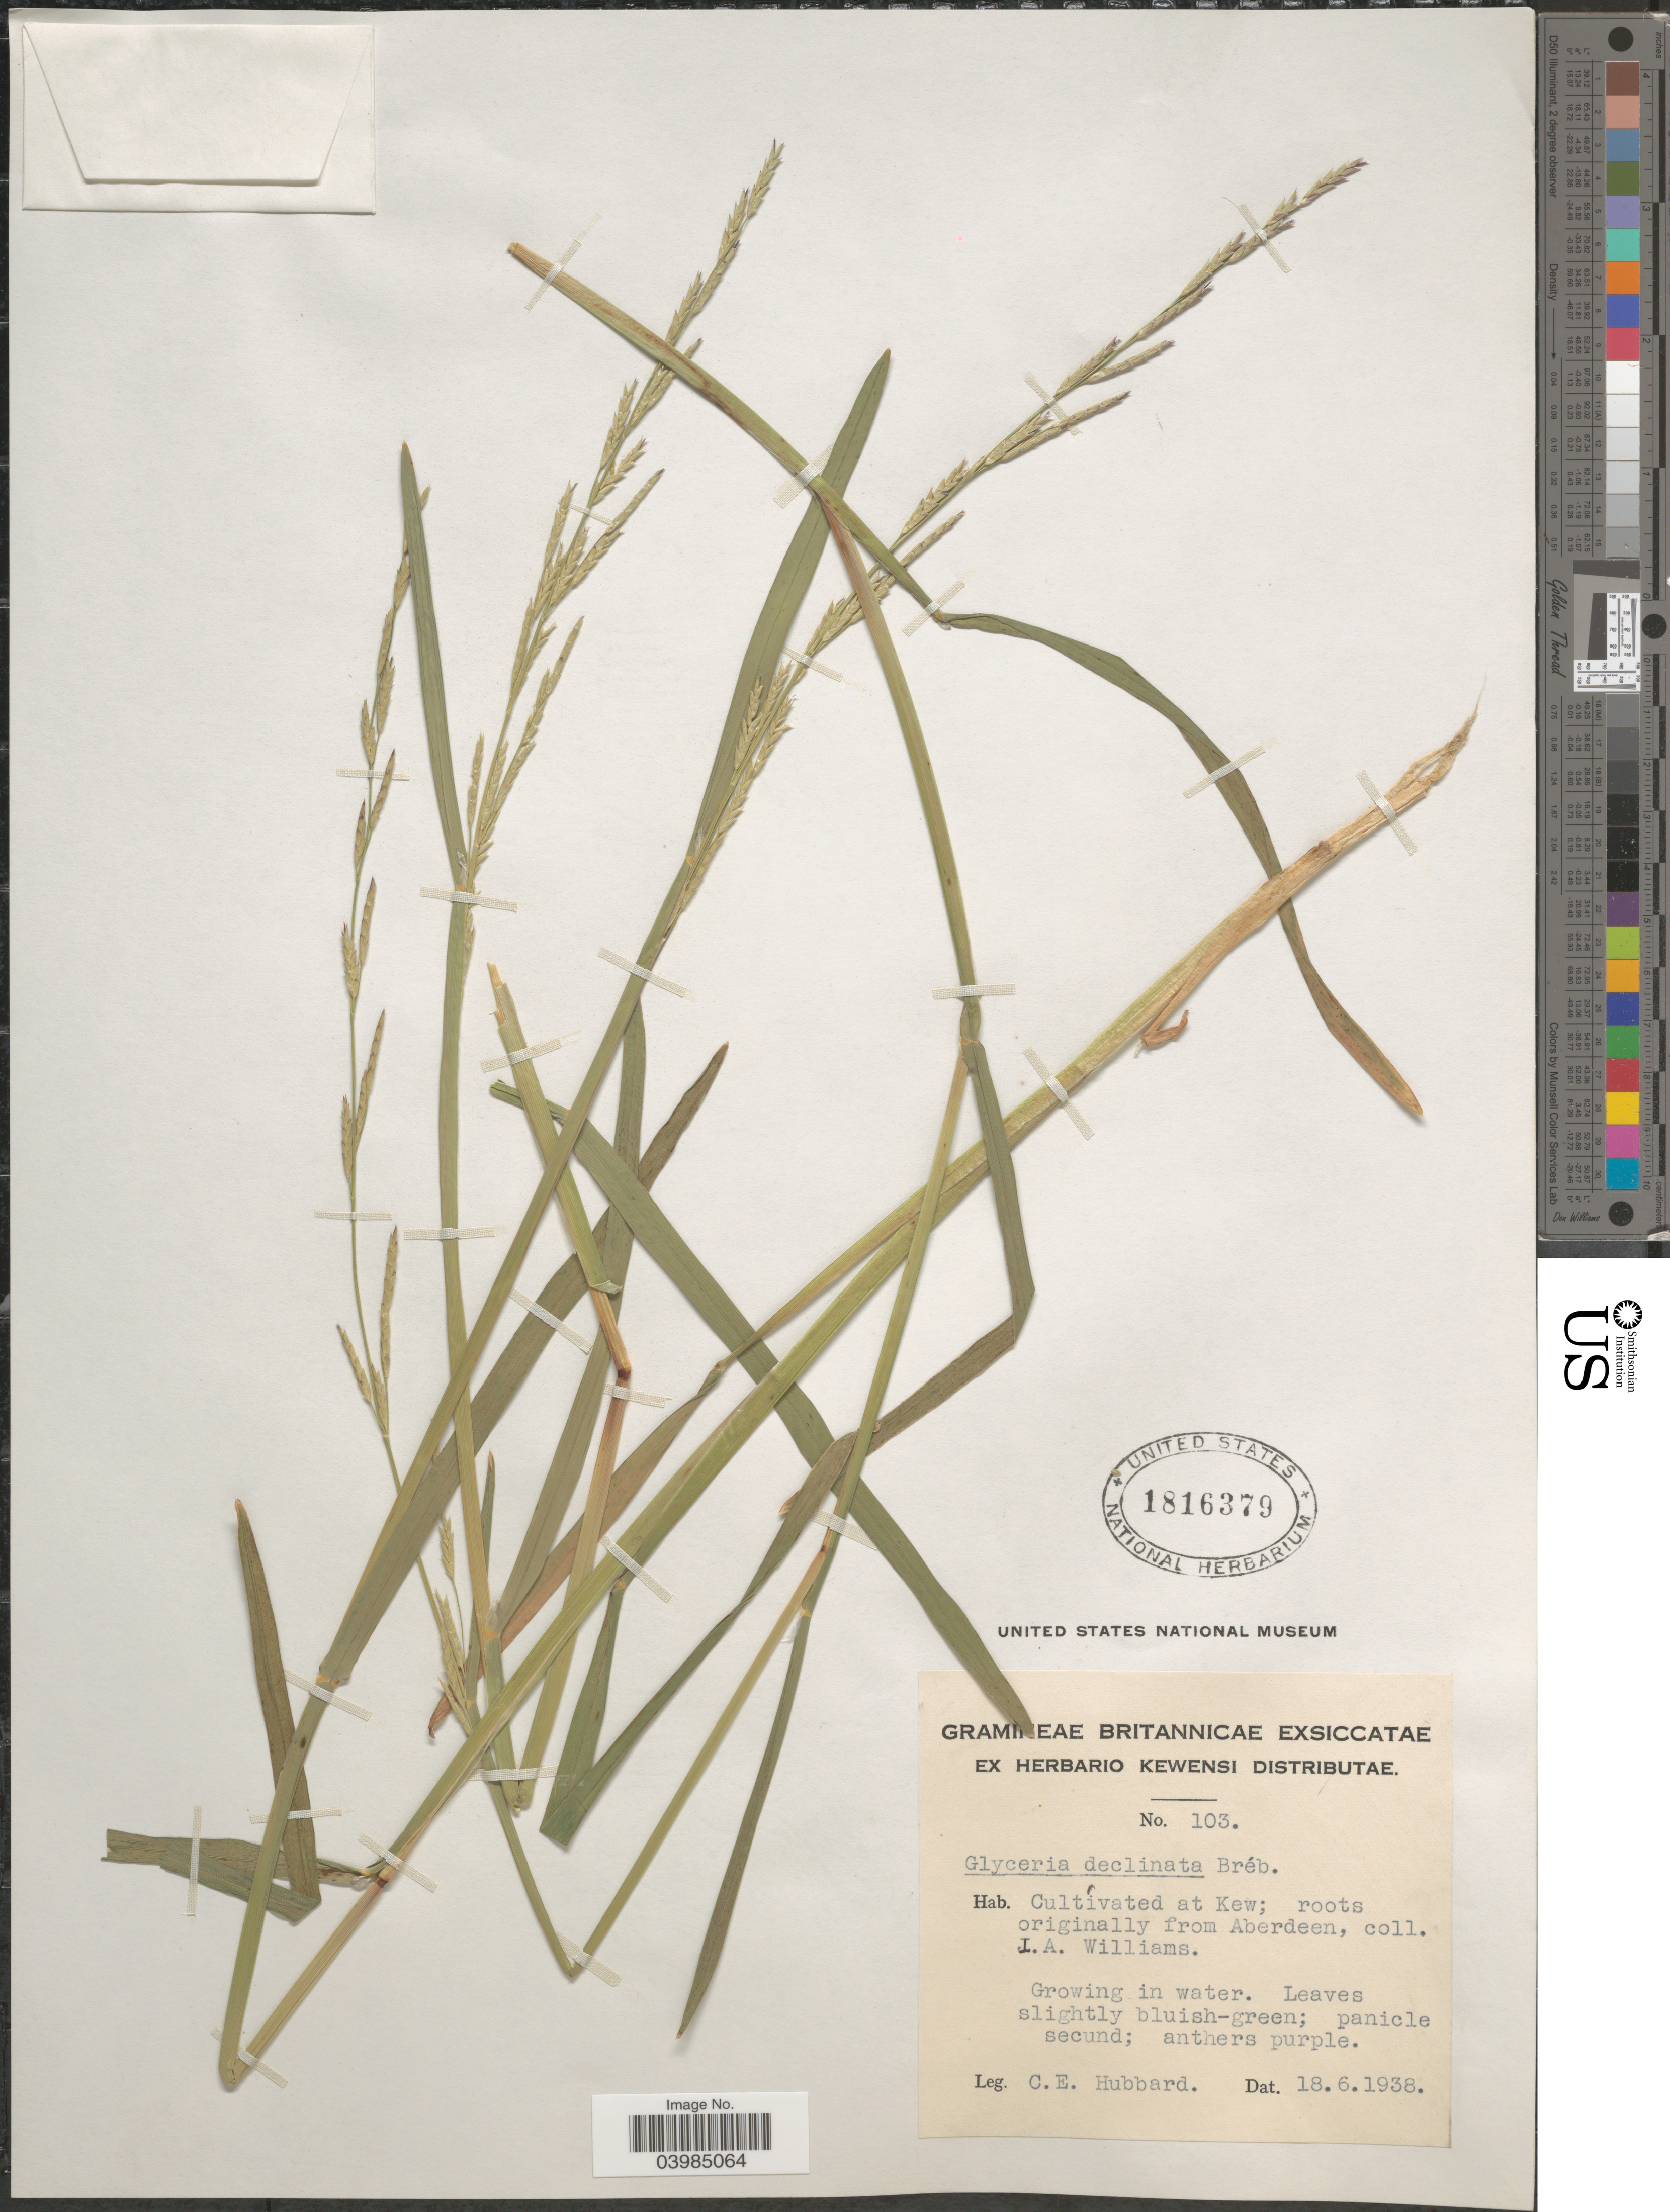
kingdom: Plantae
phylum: Tracheophyta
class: Liliopsida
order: Poales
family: Poaceae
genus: Glyceria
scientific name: Glyceria declinata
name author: Bréb.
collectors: C. E. Hubbard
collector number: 103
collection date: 1938-06-18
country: United Kingdom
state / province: England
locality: Cultivated at Kew.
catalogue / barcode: US 1816379